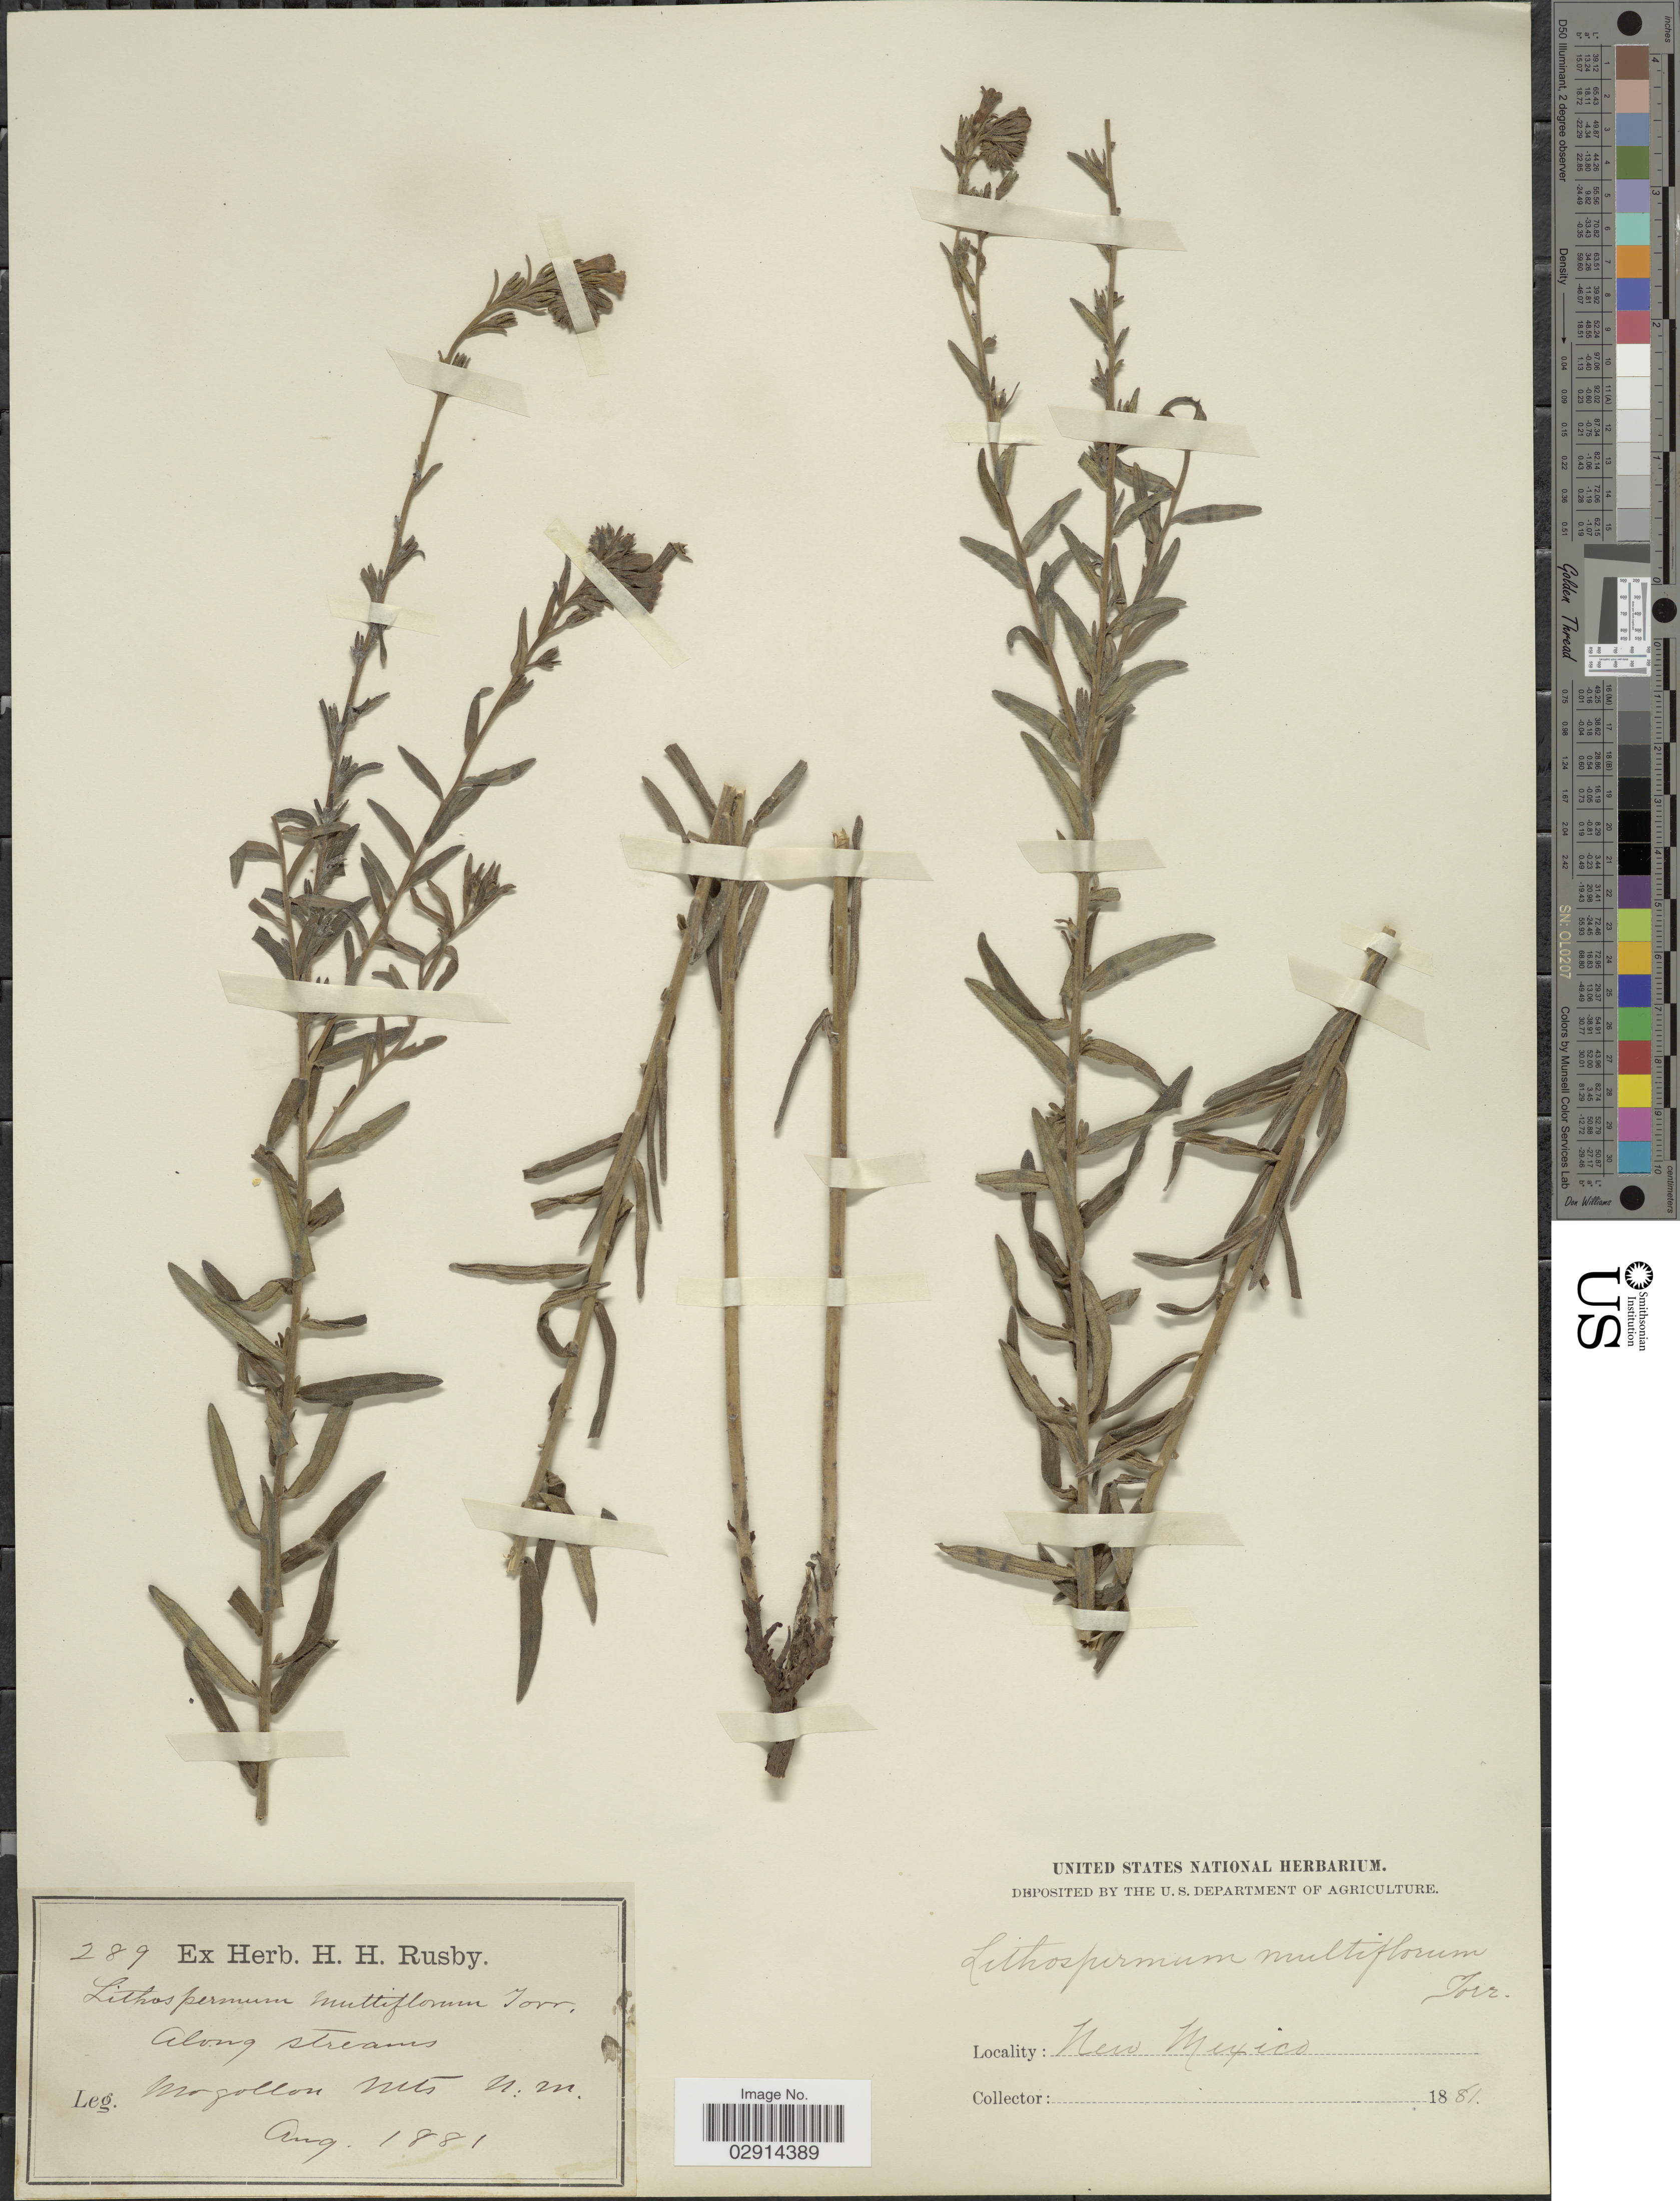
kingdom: Plantae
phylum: Tracheophyta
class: Magnoliopsida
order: Boraginales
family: Boraginaceae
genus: Lithospermum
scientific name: Lithospermum multiflorum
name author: Torr. ex A. Gray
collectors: ex herb. H. H. Rusby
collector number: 289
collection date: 1881-08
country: United States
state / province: New Mexico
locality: Mogollon Mts.